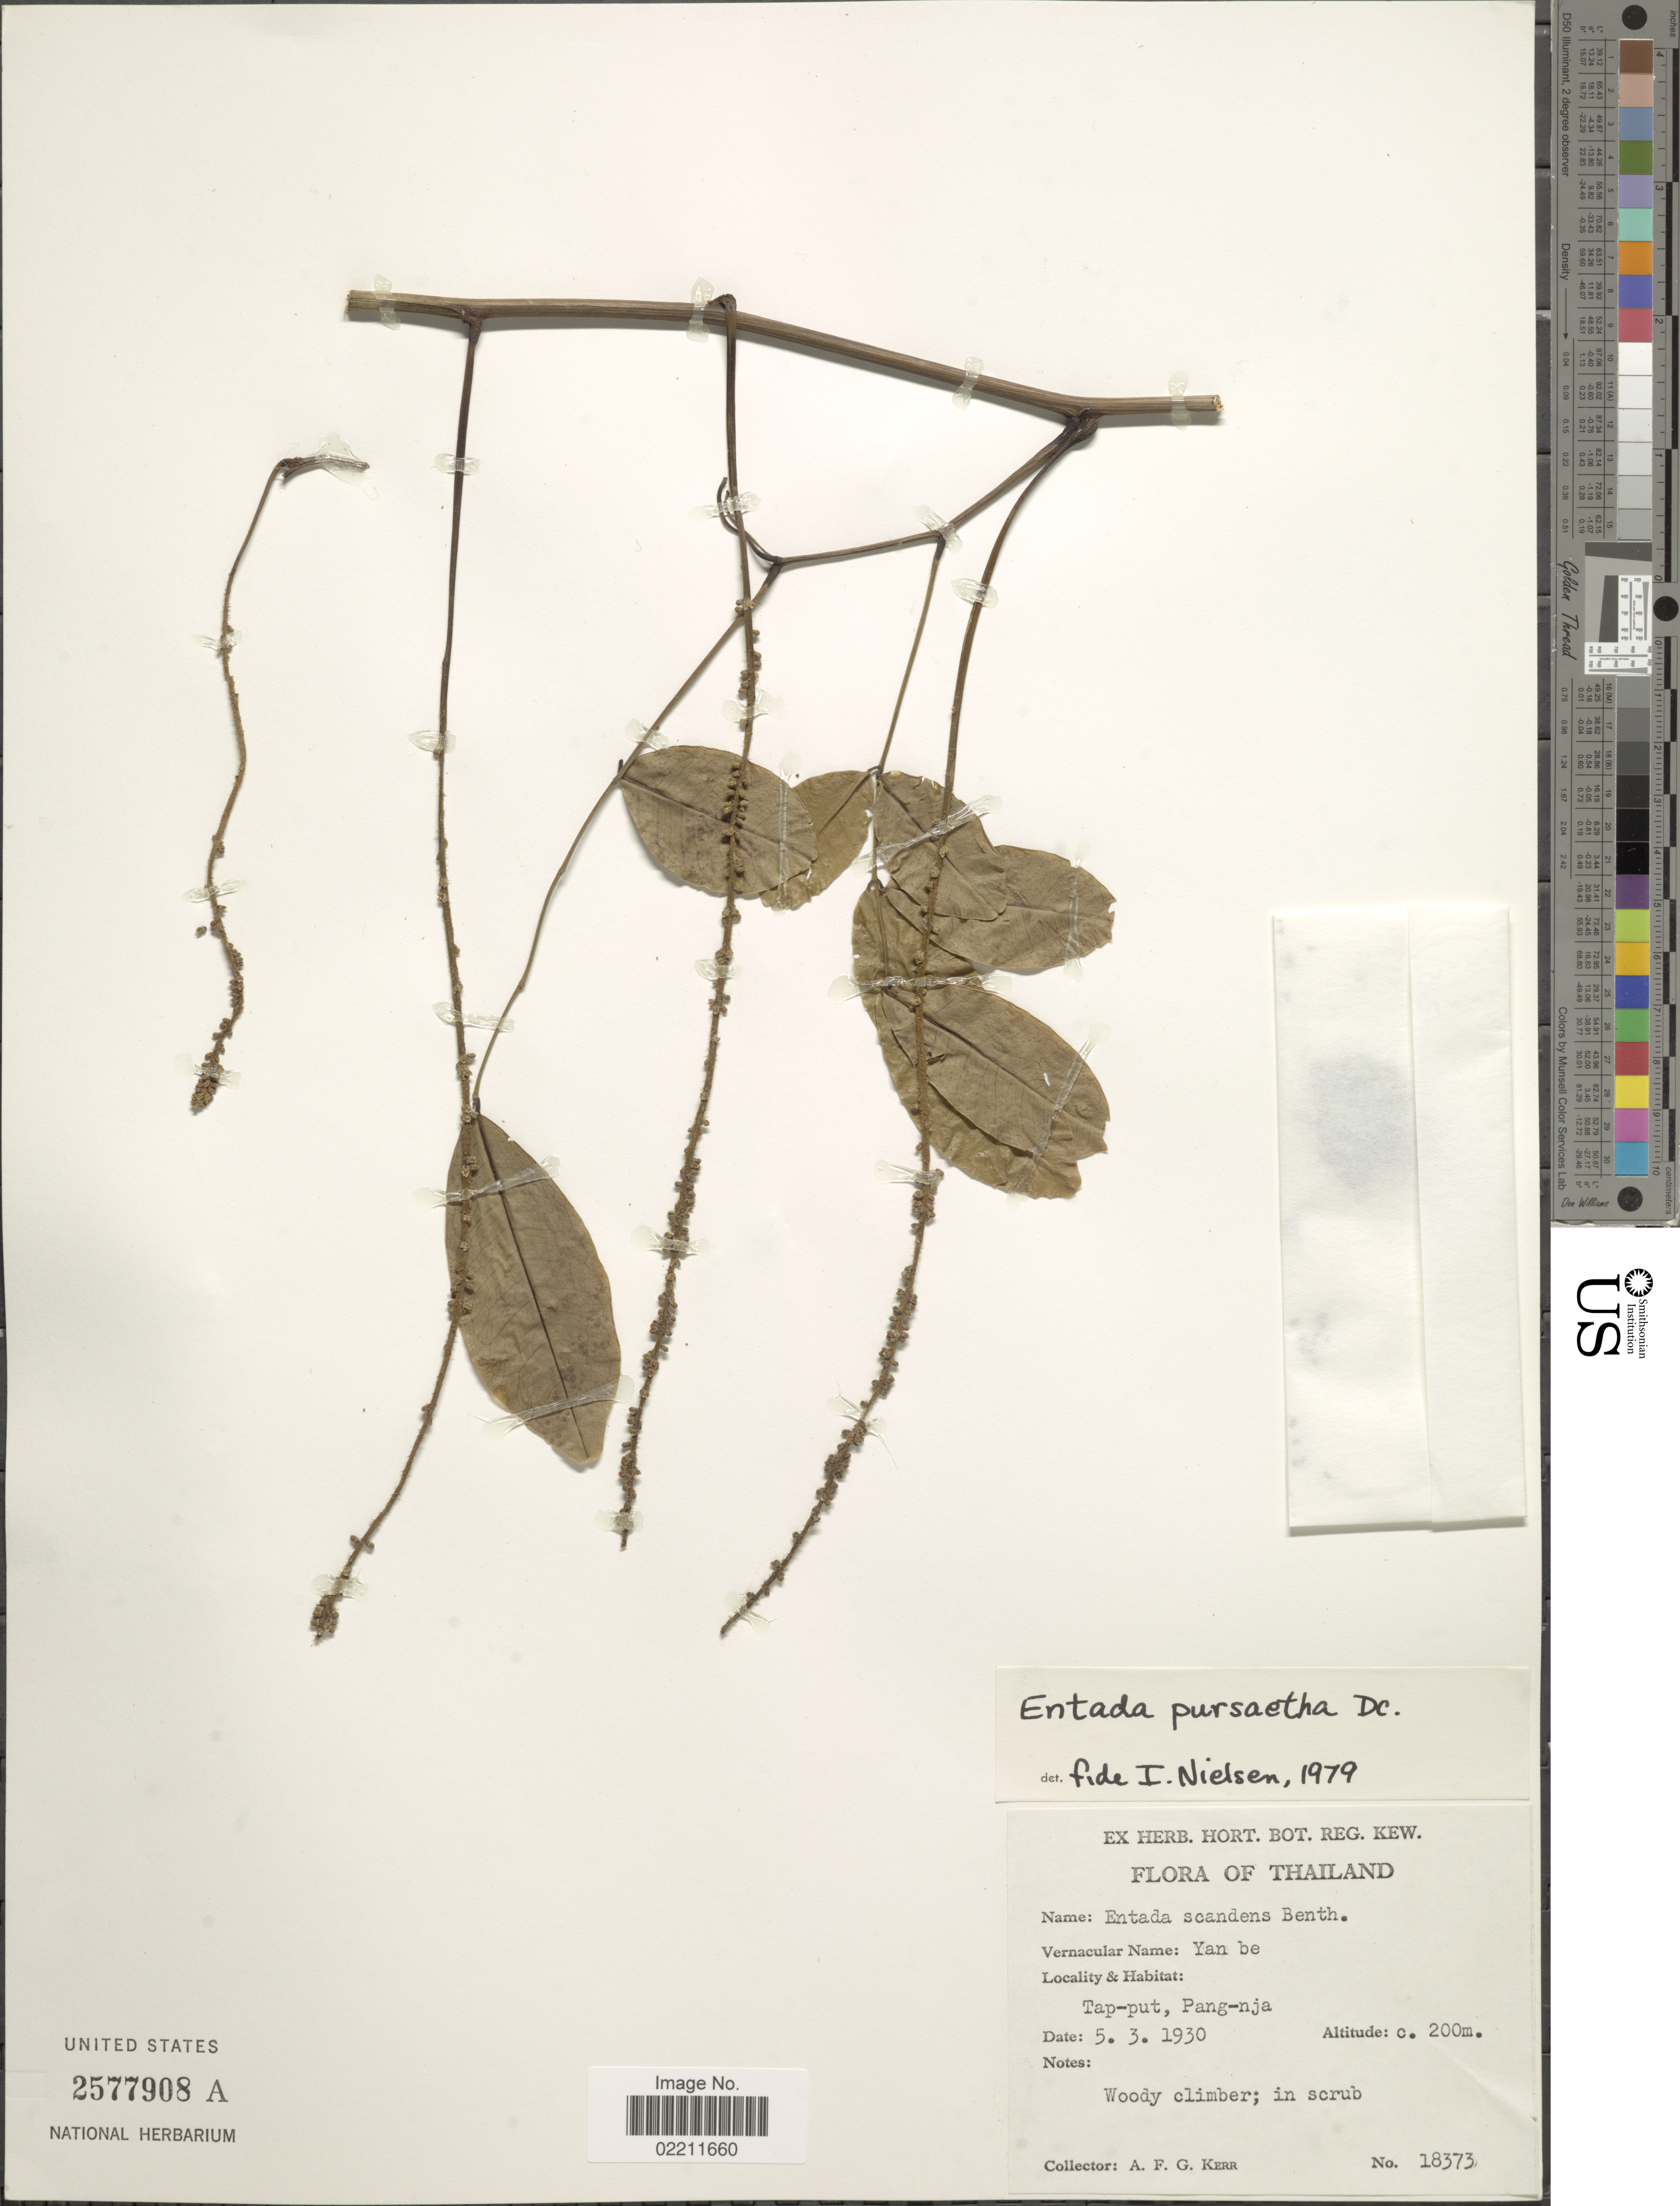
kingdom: Plantae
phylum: Tracheophyta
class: Magnoliopsida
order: Fabales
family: Fabaceae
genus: Entada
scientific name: Entada rheedei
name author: Spreng.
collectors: A. F. G. Kerr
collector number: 18373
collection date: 1930-03-05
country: Thailand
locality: Tap-put Pang-nja.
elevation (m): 200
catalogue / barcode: US 2577908A